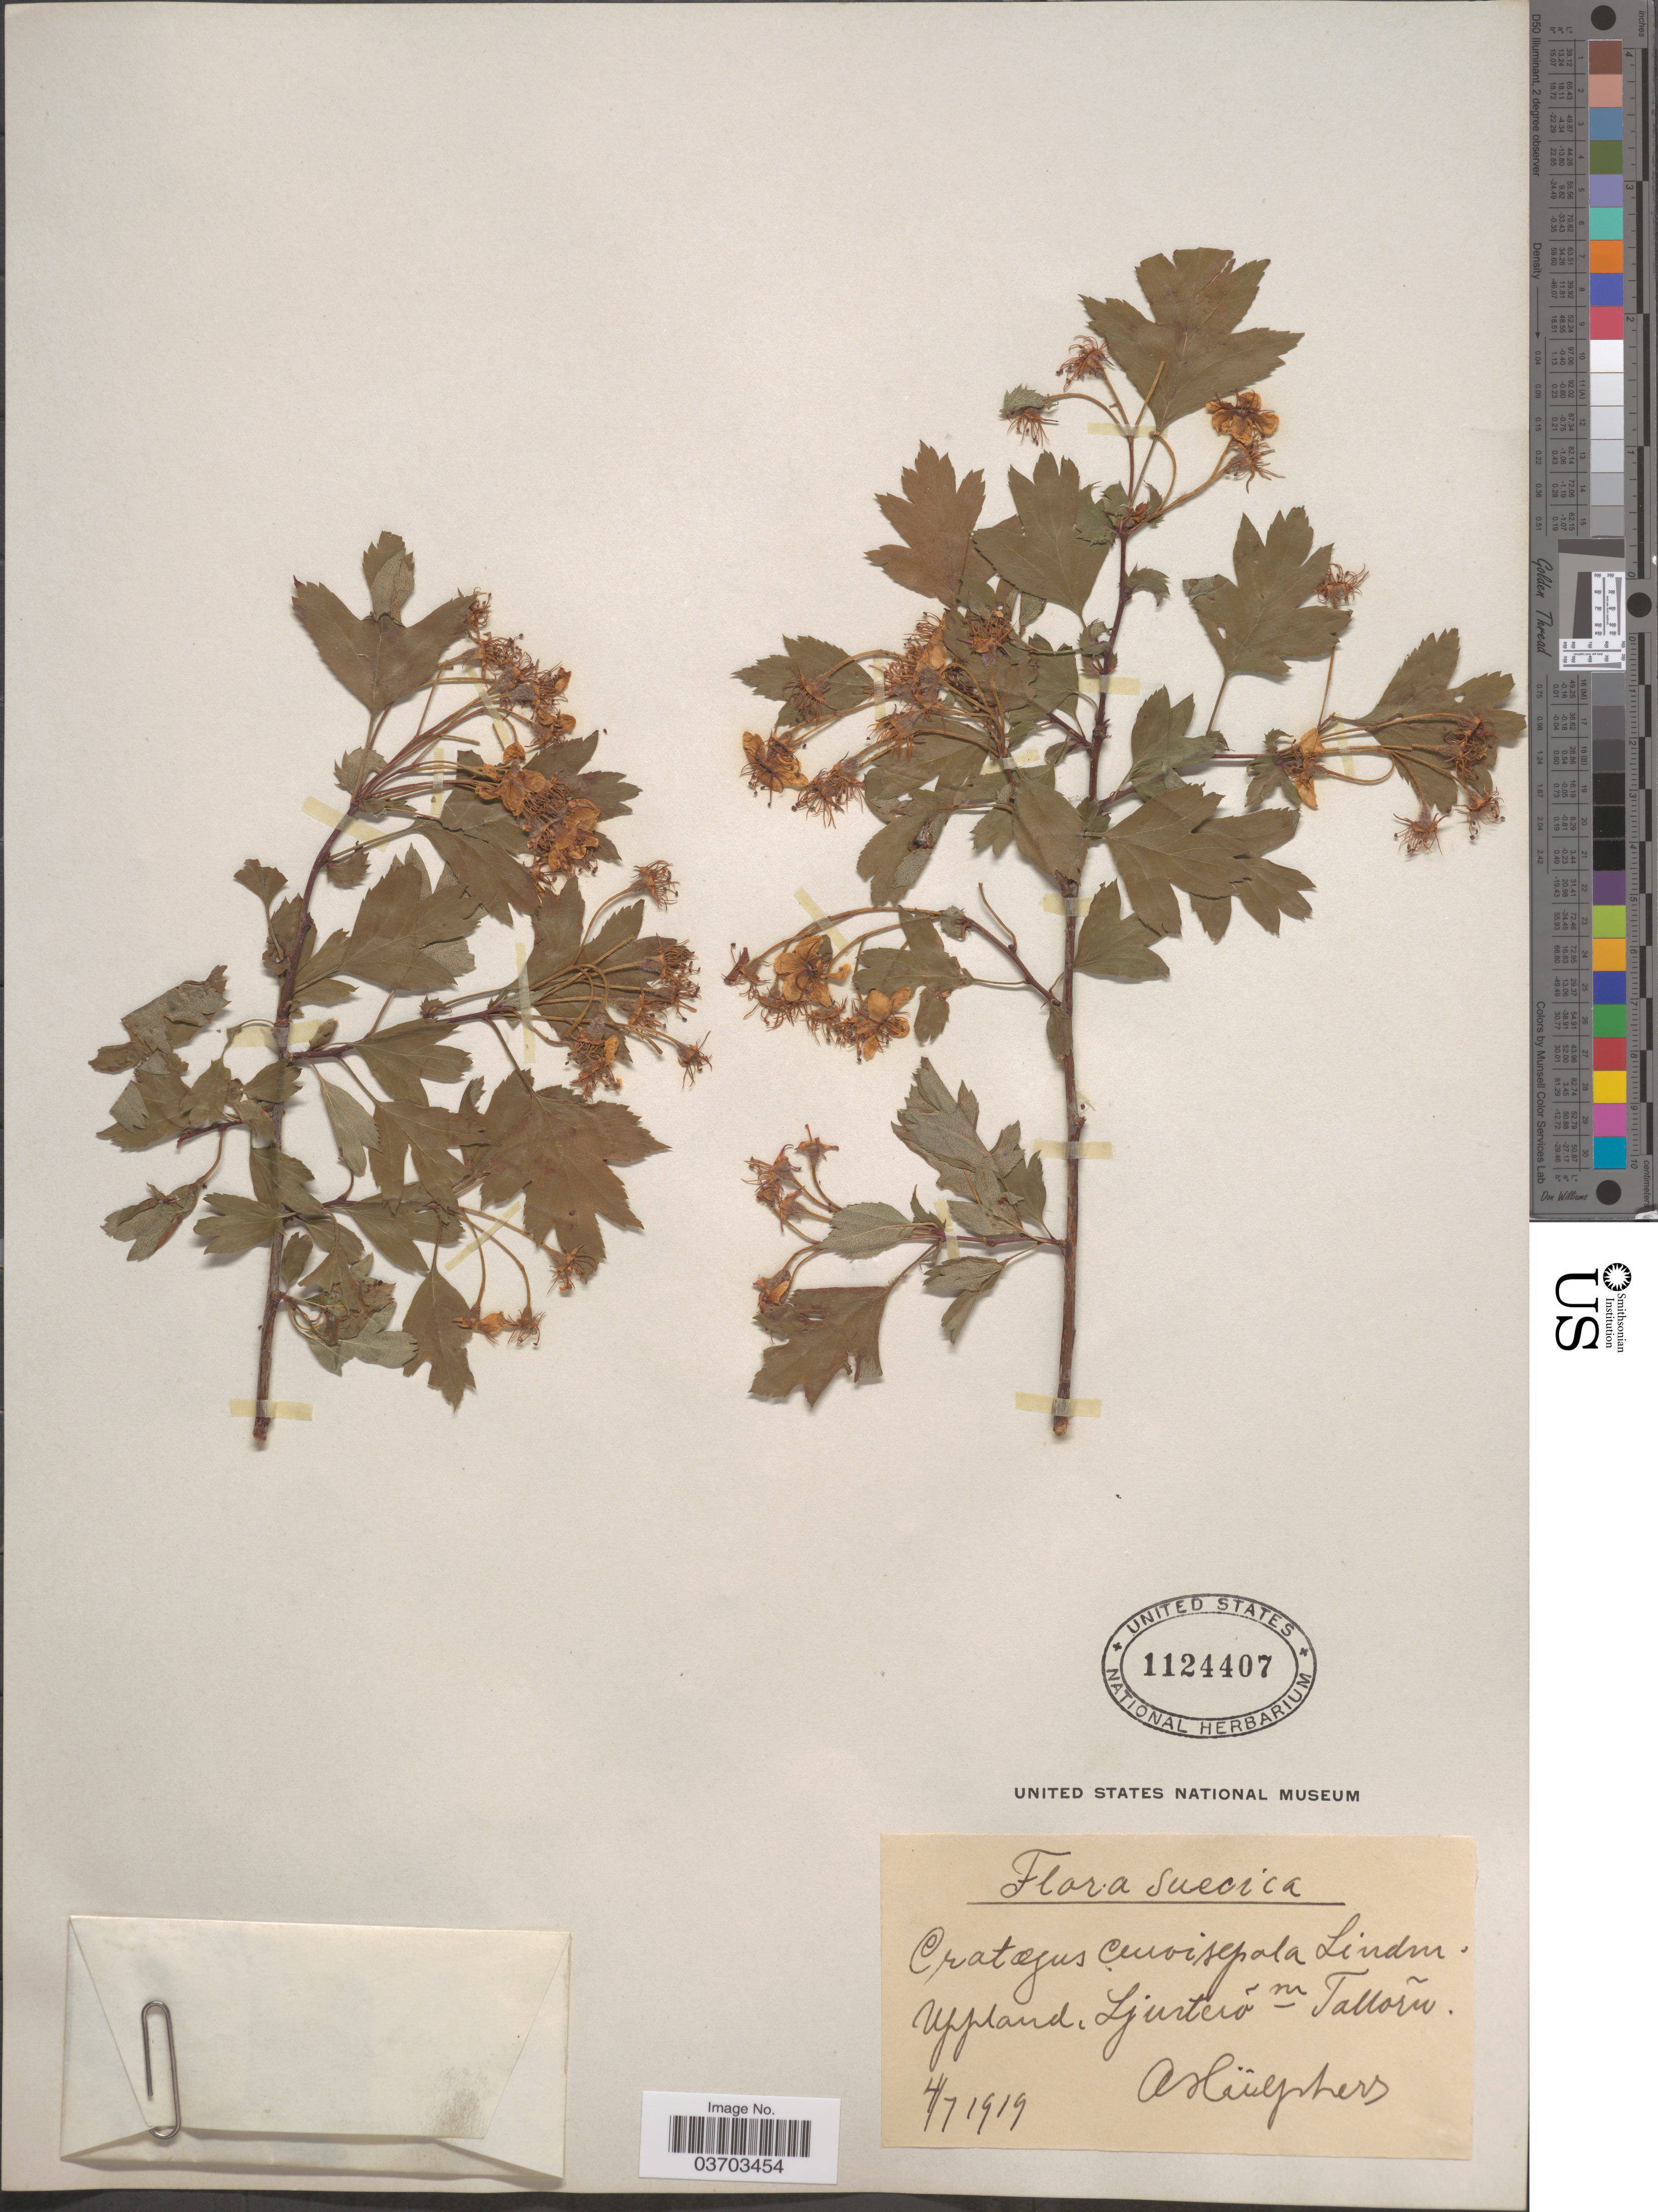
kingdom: Plantae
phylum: Tracheophyta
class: Magnoliopsida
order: Rosales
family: Rosaceae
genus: Crataegus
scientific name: Crataegus rhipidophylla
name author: Gand.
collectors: A. Hülphers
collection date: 1919-07-04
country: Sweden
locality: Suecica. Uppland, Ljustero nr Tallorñ.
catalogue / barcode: US 1124407